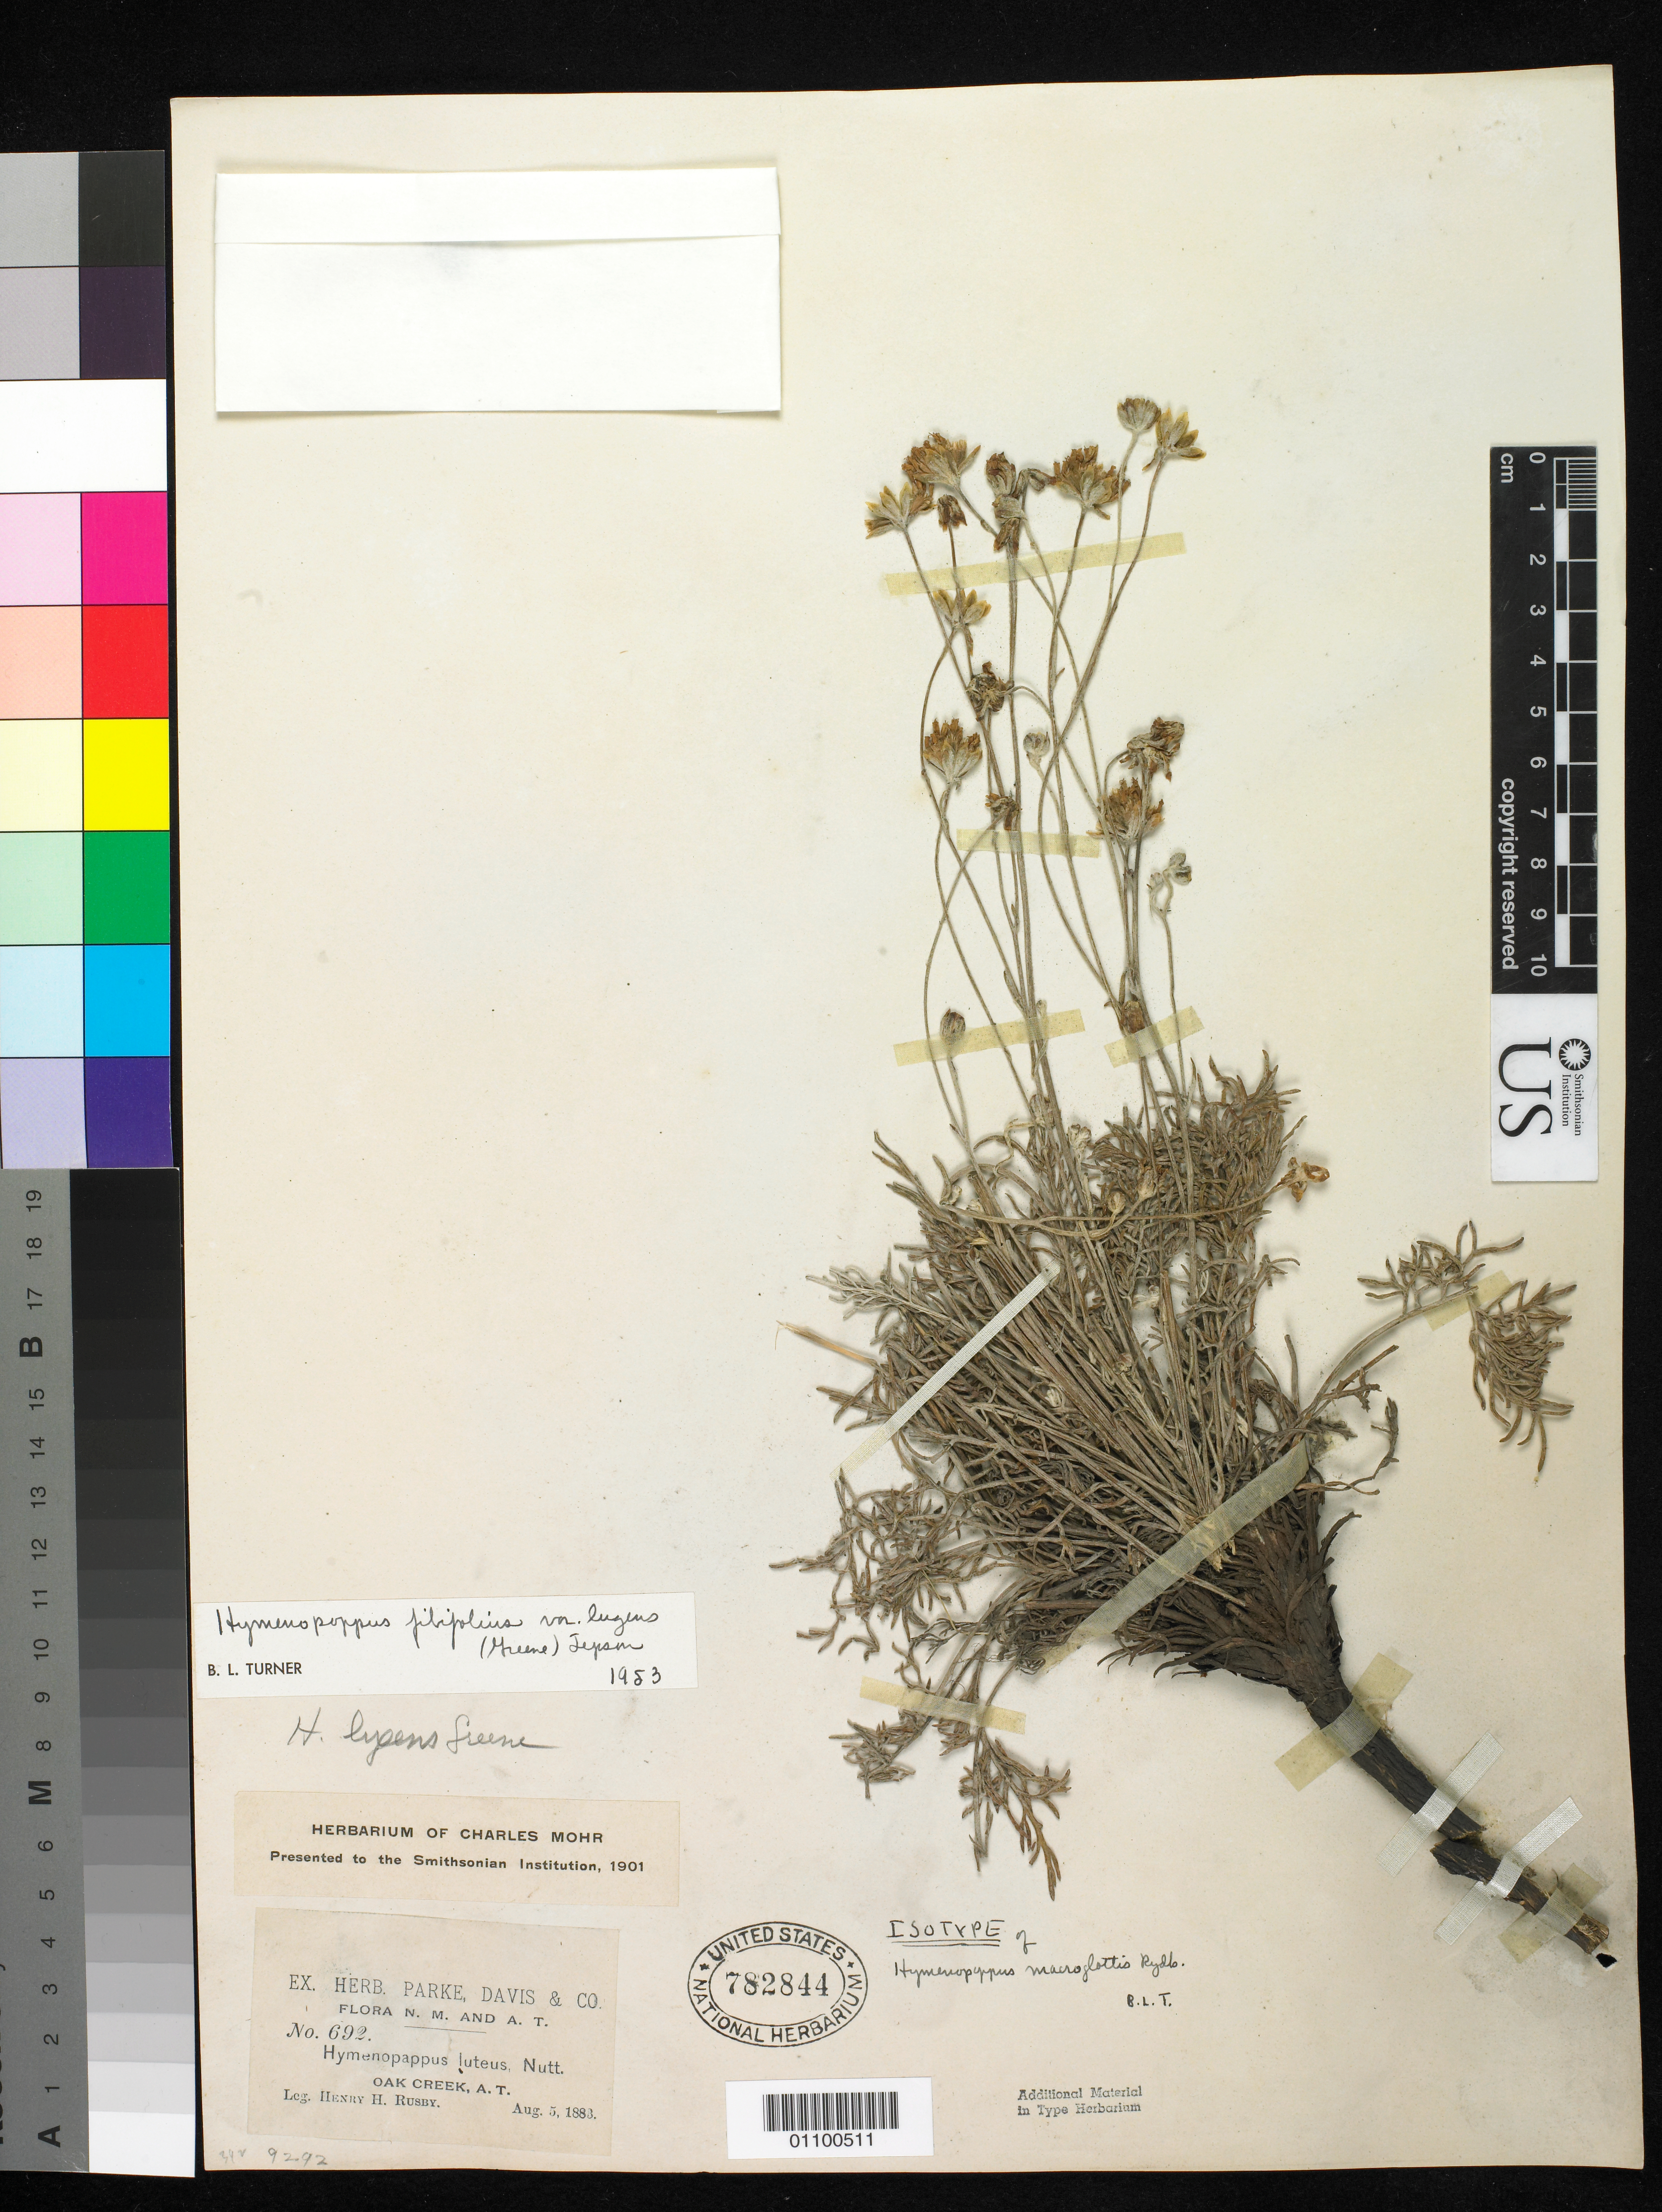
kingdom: Plantae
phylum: Tracheophyta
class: Magnoliopsida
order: Asterales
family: Asteraceae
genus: Hymenopappus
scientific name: Hymenopappus macroglottis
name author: Rydb.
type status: Isotype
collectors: H. H. Rusby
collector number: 629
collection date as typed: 05 Aug 1883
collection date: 1883-08-05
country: United States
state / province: Arizona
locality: Oak Creek.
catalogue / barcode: US 782844